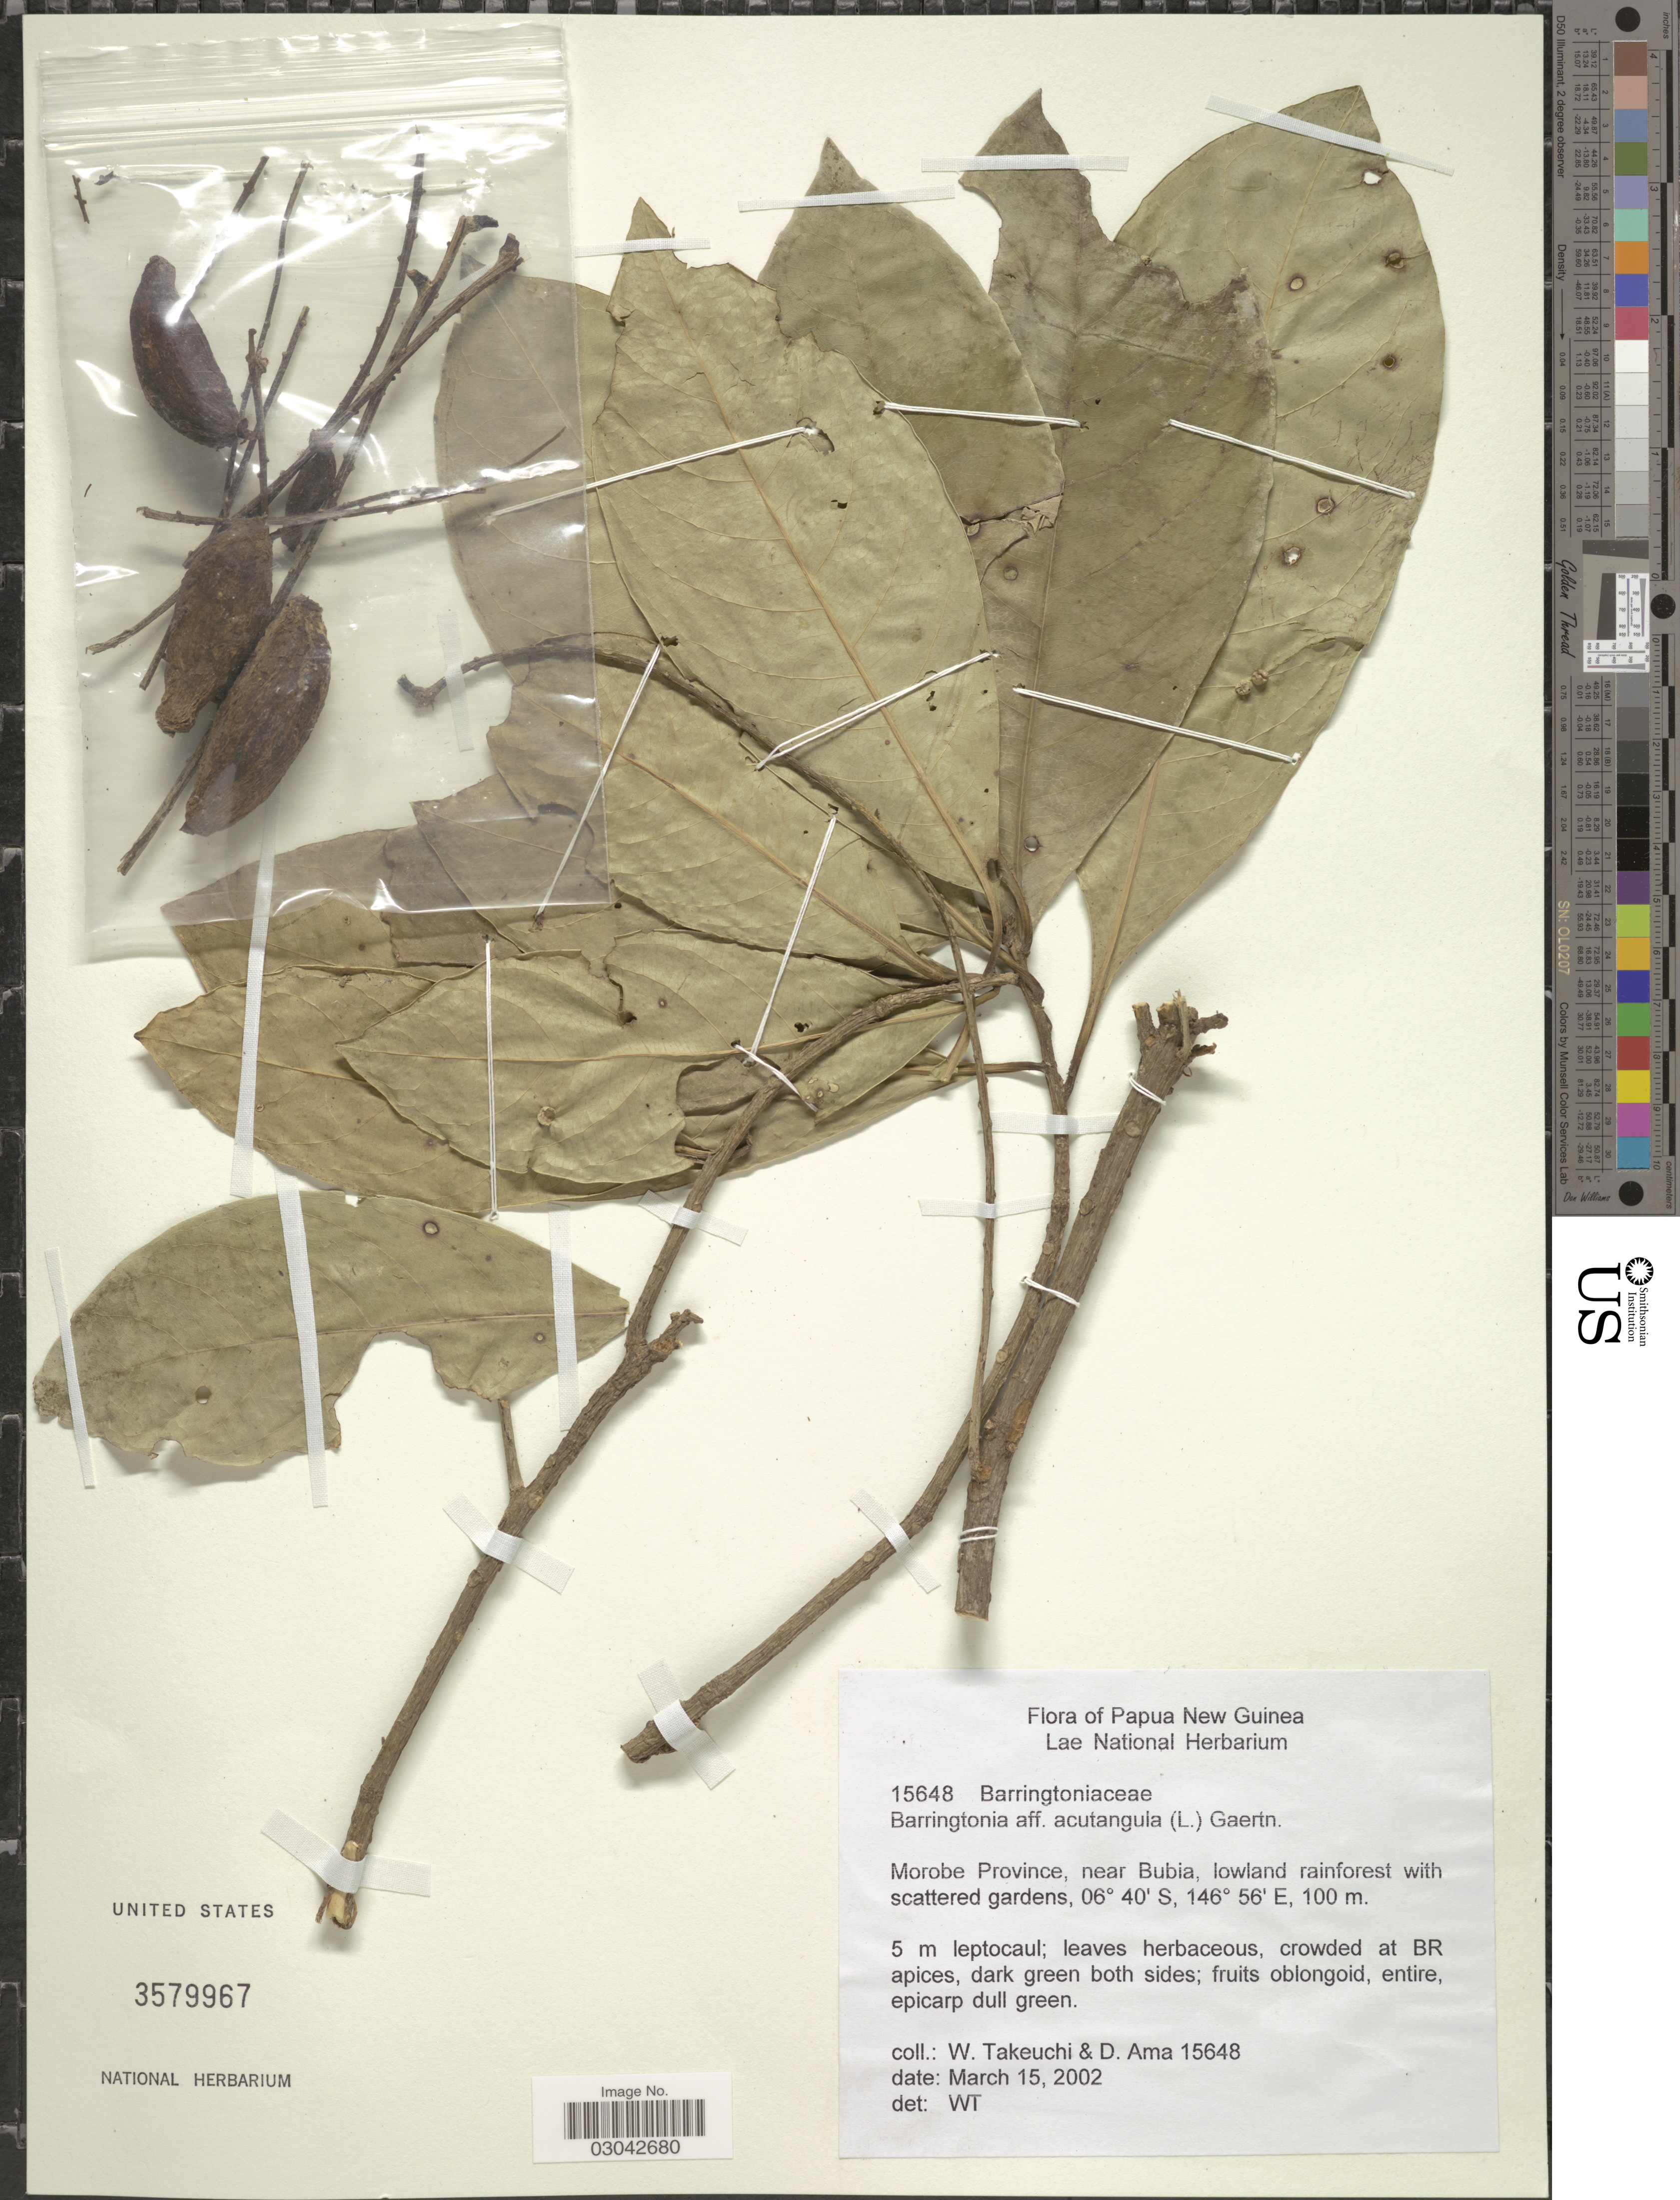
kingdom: Plantae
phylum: Tracheophyta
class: Magnoliopsida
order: Ericales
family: Lecythidaceae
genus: Barringtonia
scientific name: Barringtonia acutangula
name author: (L.) Gaertn.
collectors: W. Takeuchi & D. Ama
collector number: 15648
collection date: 2002-03-15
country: Papua New Guinea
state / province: Morobe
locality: Near Bubia.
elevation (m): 100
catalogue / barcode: US 3579967